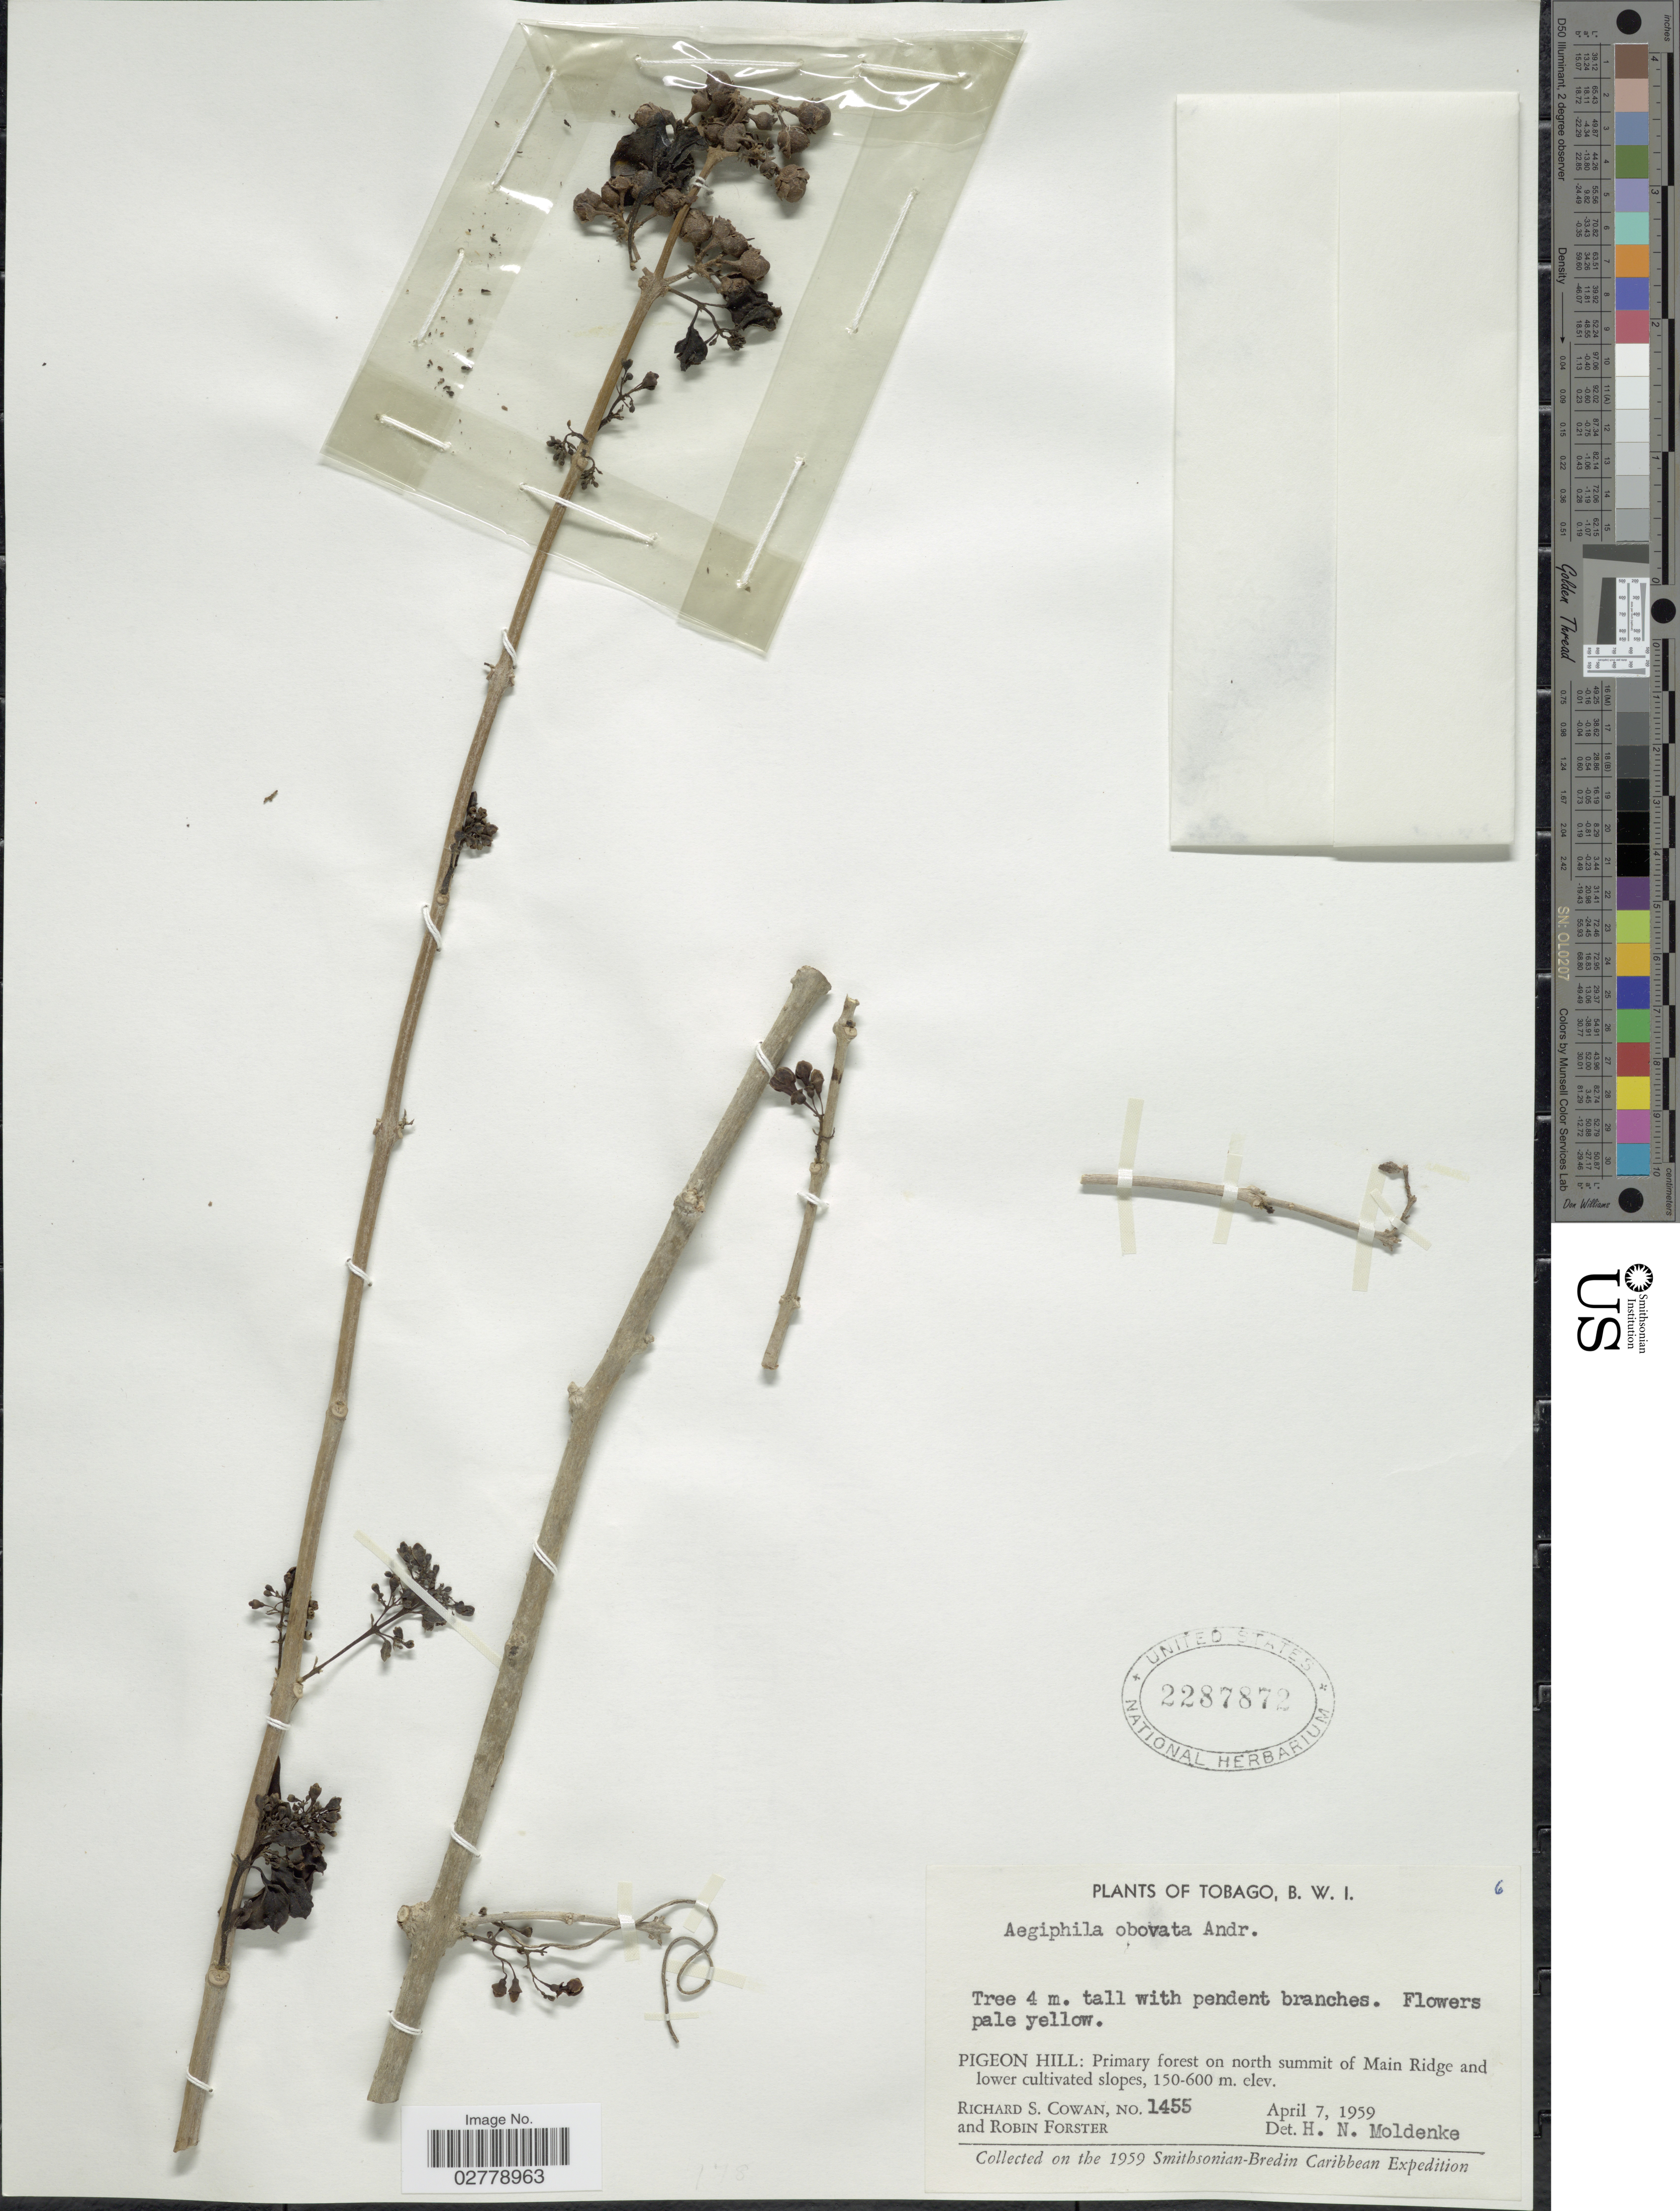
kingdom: Plantae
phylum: Tracheophyta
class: Magnoliopsida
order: Lamiales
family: Lamiaceae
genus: Aegiphila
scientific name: Aegiphila obovata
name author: Andrews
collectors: R. S. Cowan & R. Forster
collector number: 1455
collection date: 1959-04-07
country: Trinidad and Tobago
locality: Tobago, B.W.I. Pigeon Hill: Primary forest on north summit of Main Ridge and lower cultivated slopes.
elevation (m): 150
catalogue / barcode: US 2287872